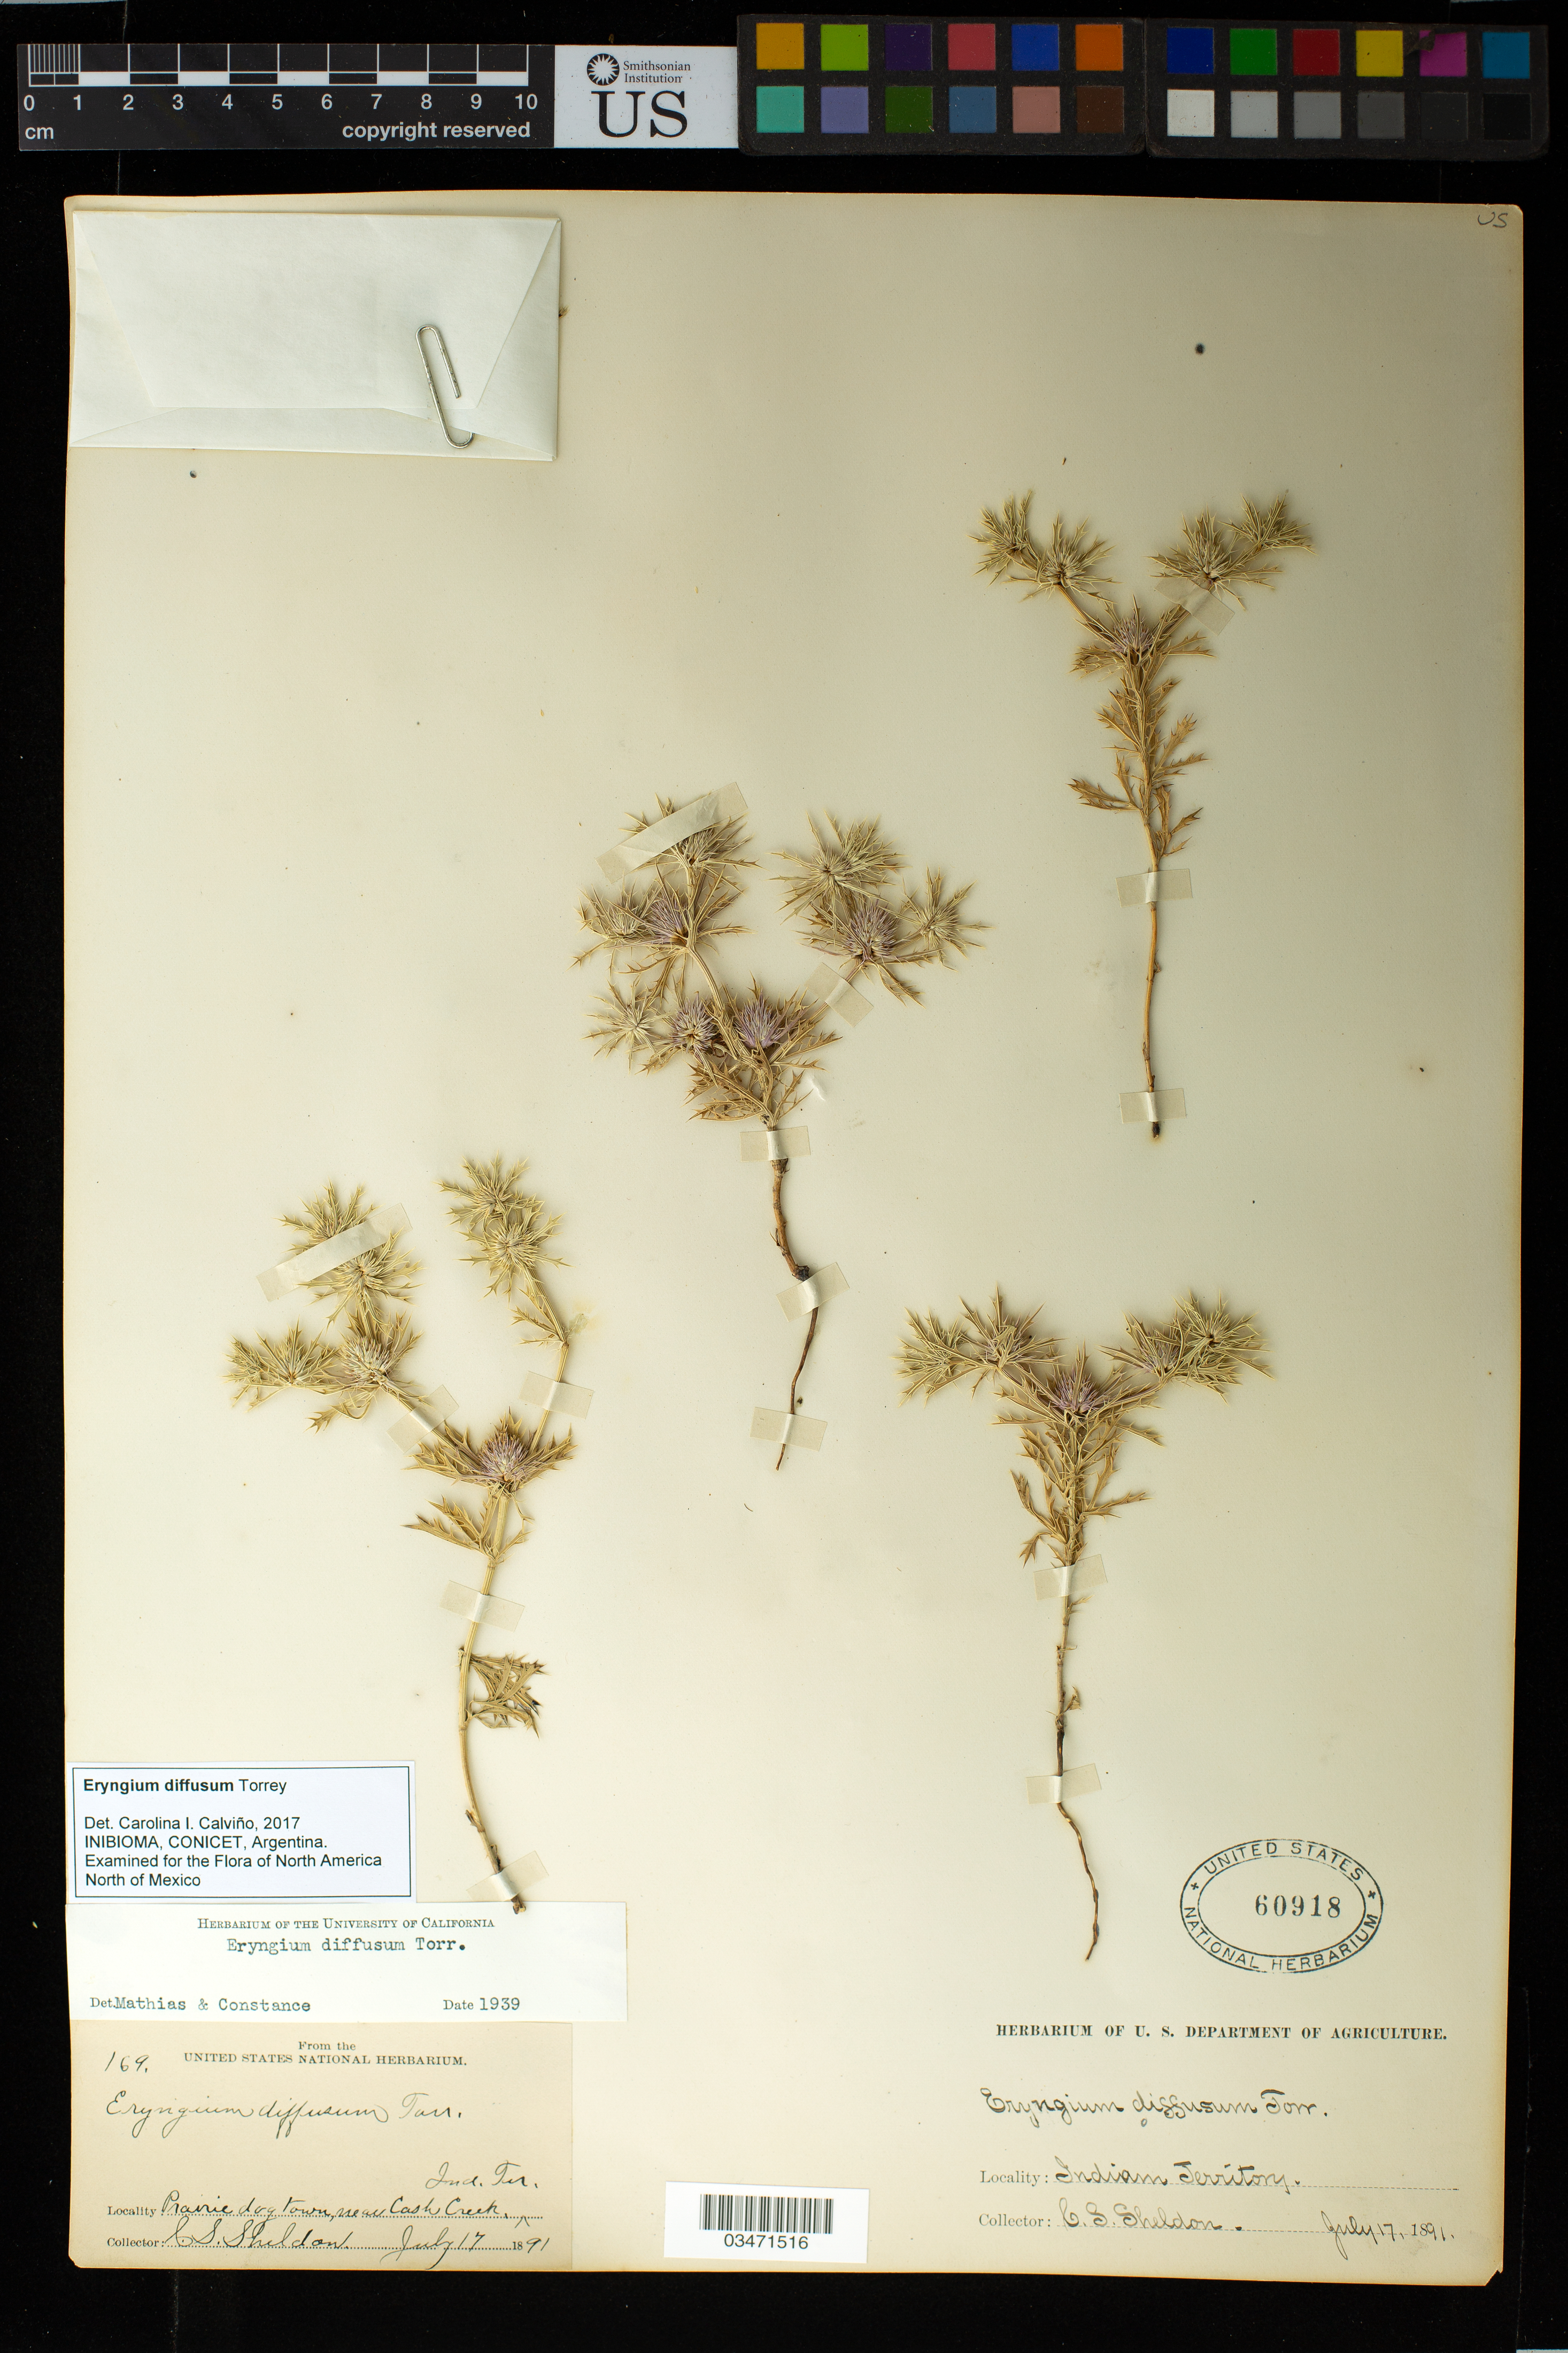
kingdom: Plantae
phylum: Tracheophyta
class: Magnoliopsida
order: Apiales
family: Apiaceae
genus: Eryngium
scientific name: Eryngium diffusum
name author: Torr.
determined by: Calviño, C. I.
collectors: C. S. Sheldon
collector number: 169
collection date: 1891-07-17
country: United States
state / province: Oklahoma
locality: Indian Territory [Oklahoma?]. Prairie Dog Town, near Cash Creek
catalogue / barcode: US 60918